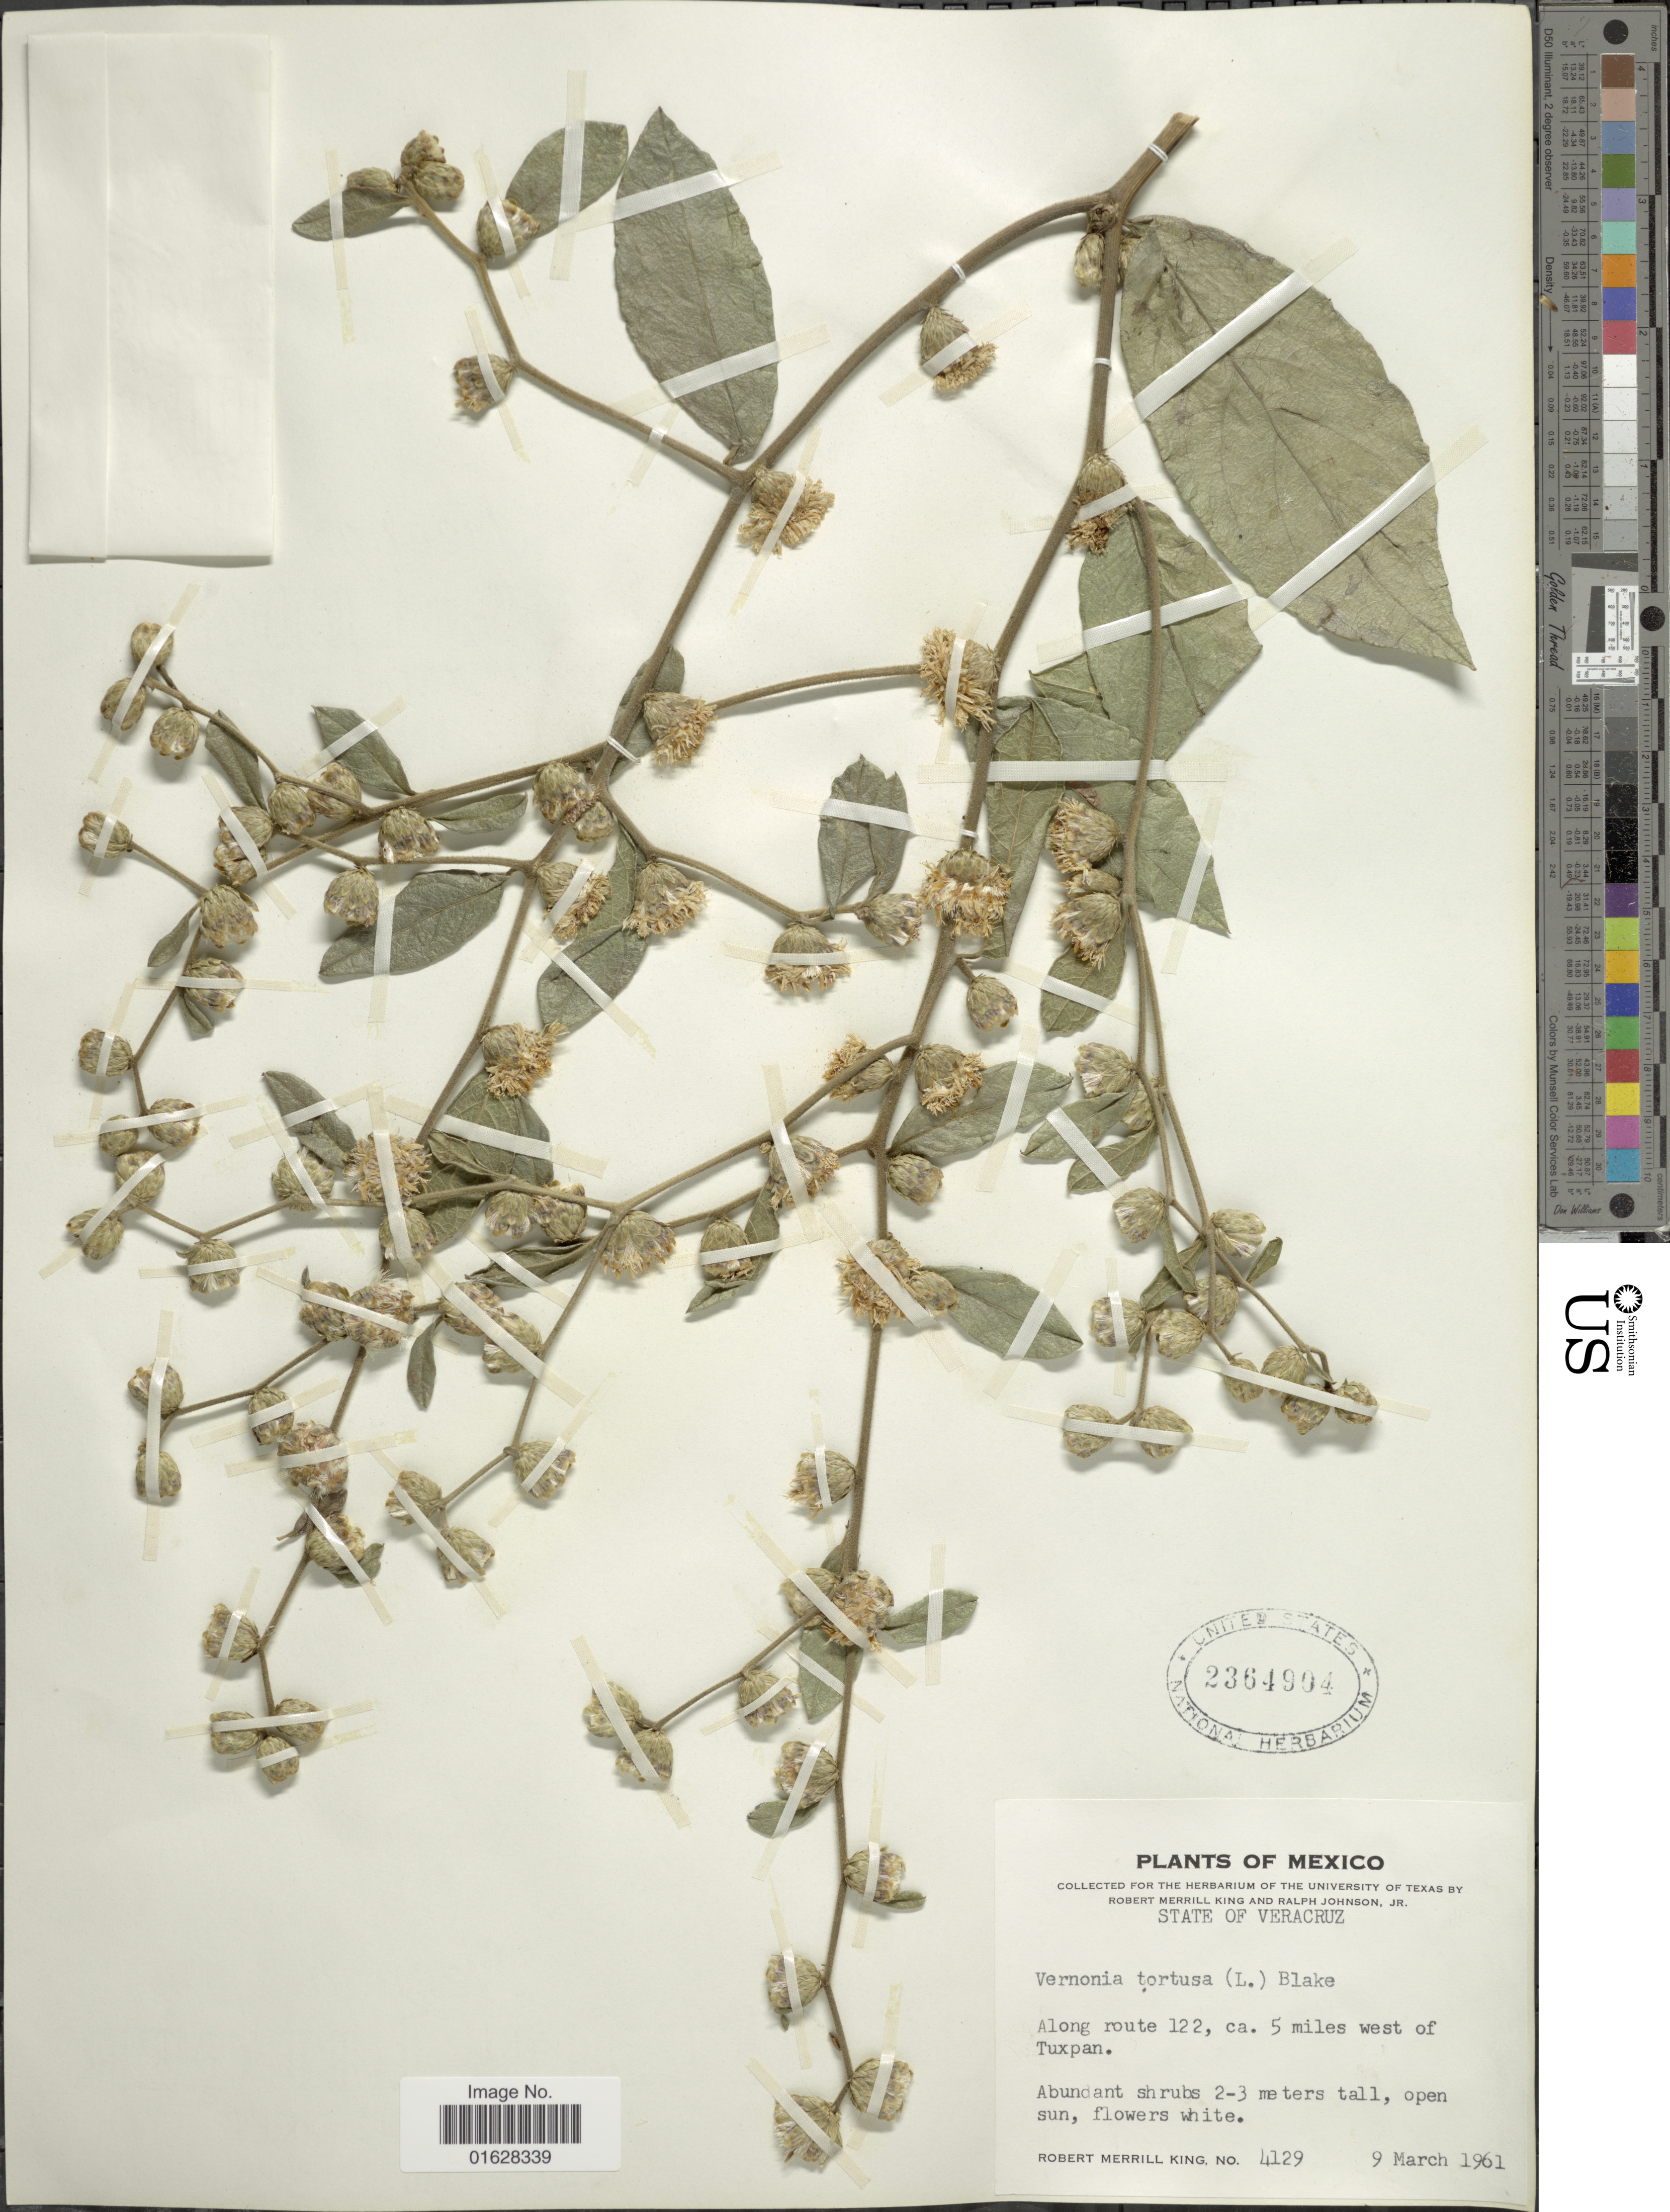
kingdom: Plantae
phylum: Tracheophyta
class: Magnoliopsida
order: Asterales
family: Asteraceae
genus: Lepidaploa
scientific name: Lepidaploa tortuosa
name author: (L.) H. Rob.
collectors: R. M. King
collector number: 4129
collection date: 1961-03-09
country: Mexico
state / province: Veracruz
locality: State of Veracruz, along route 122, ca 5 miles west of Tuxpan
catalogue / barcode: US 2364904